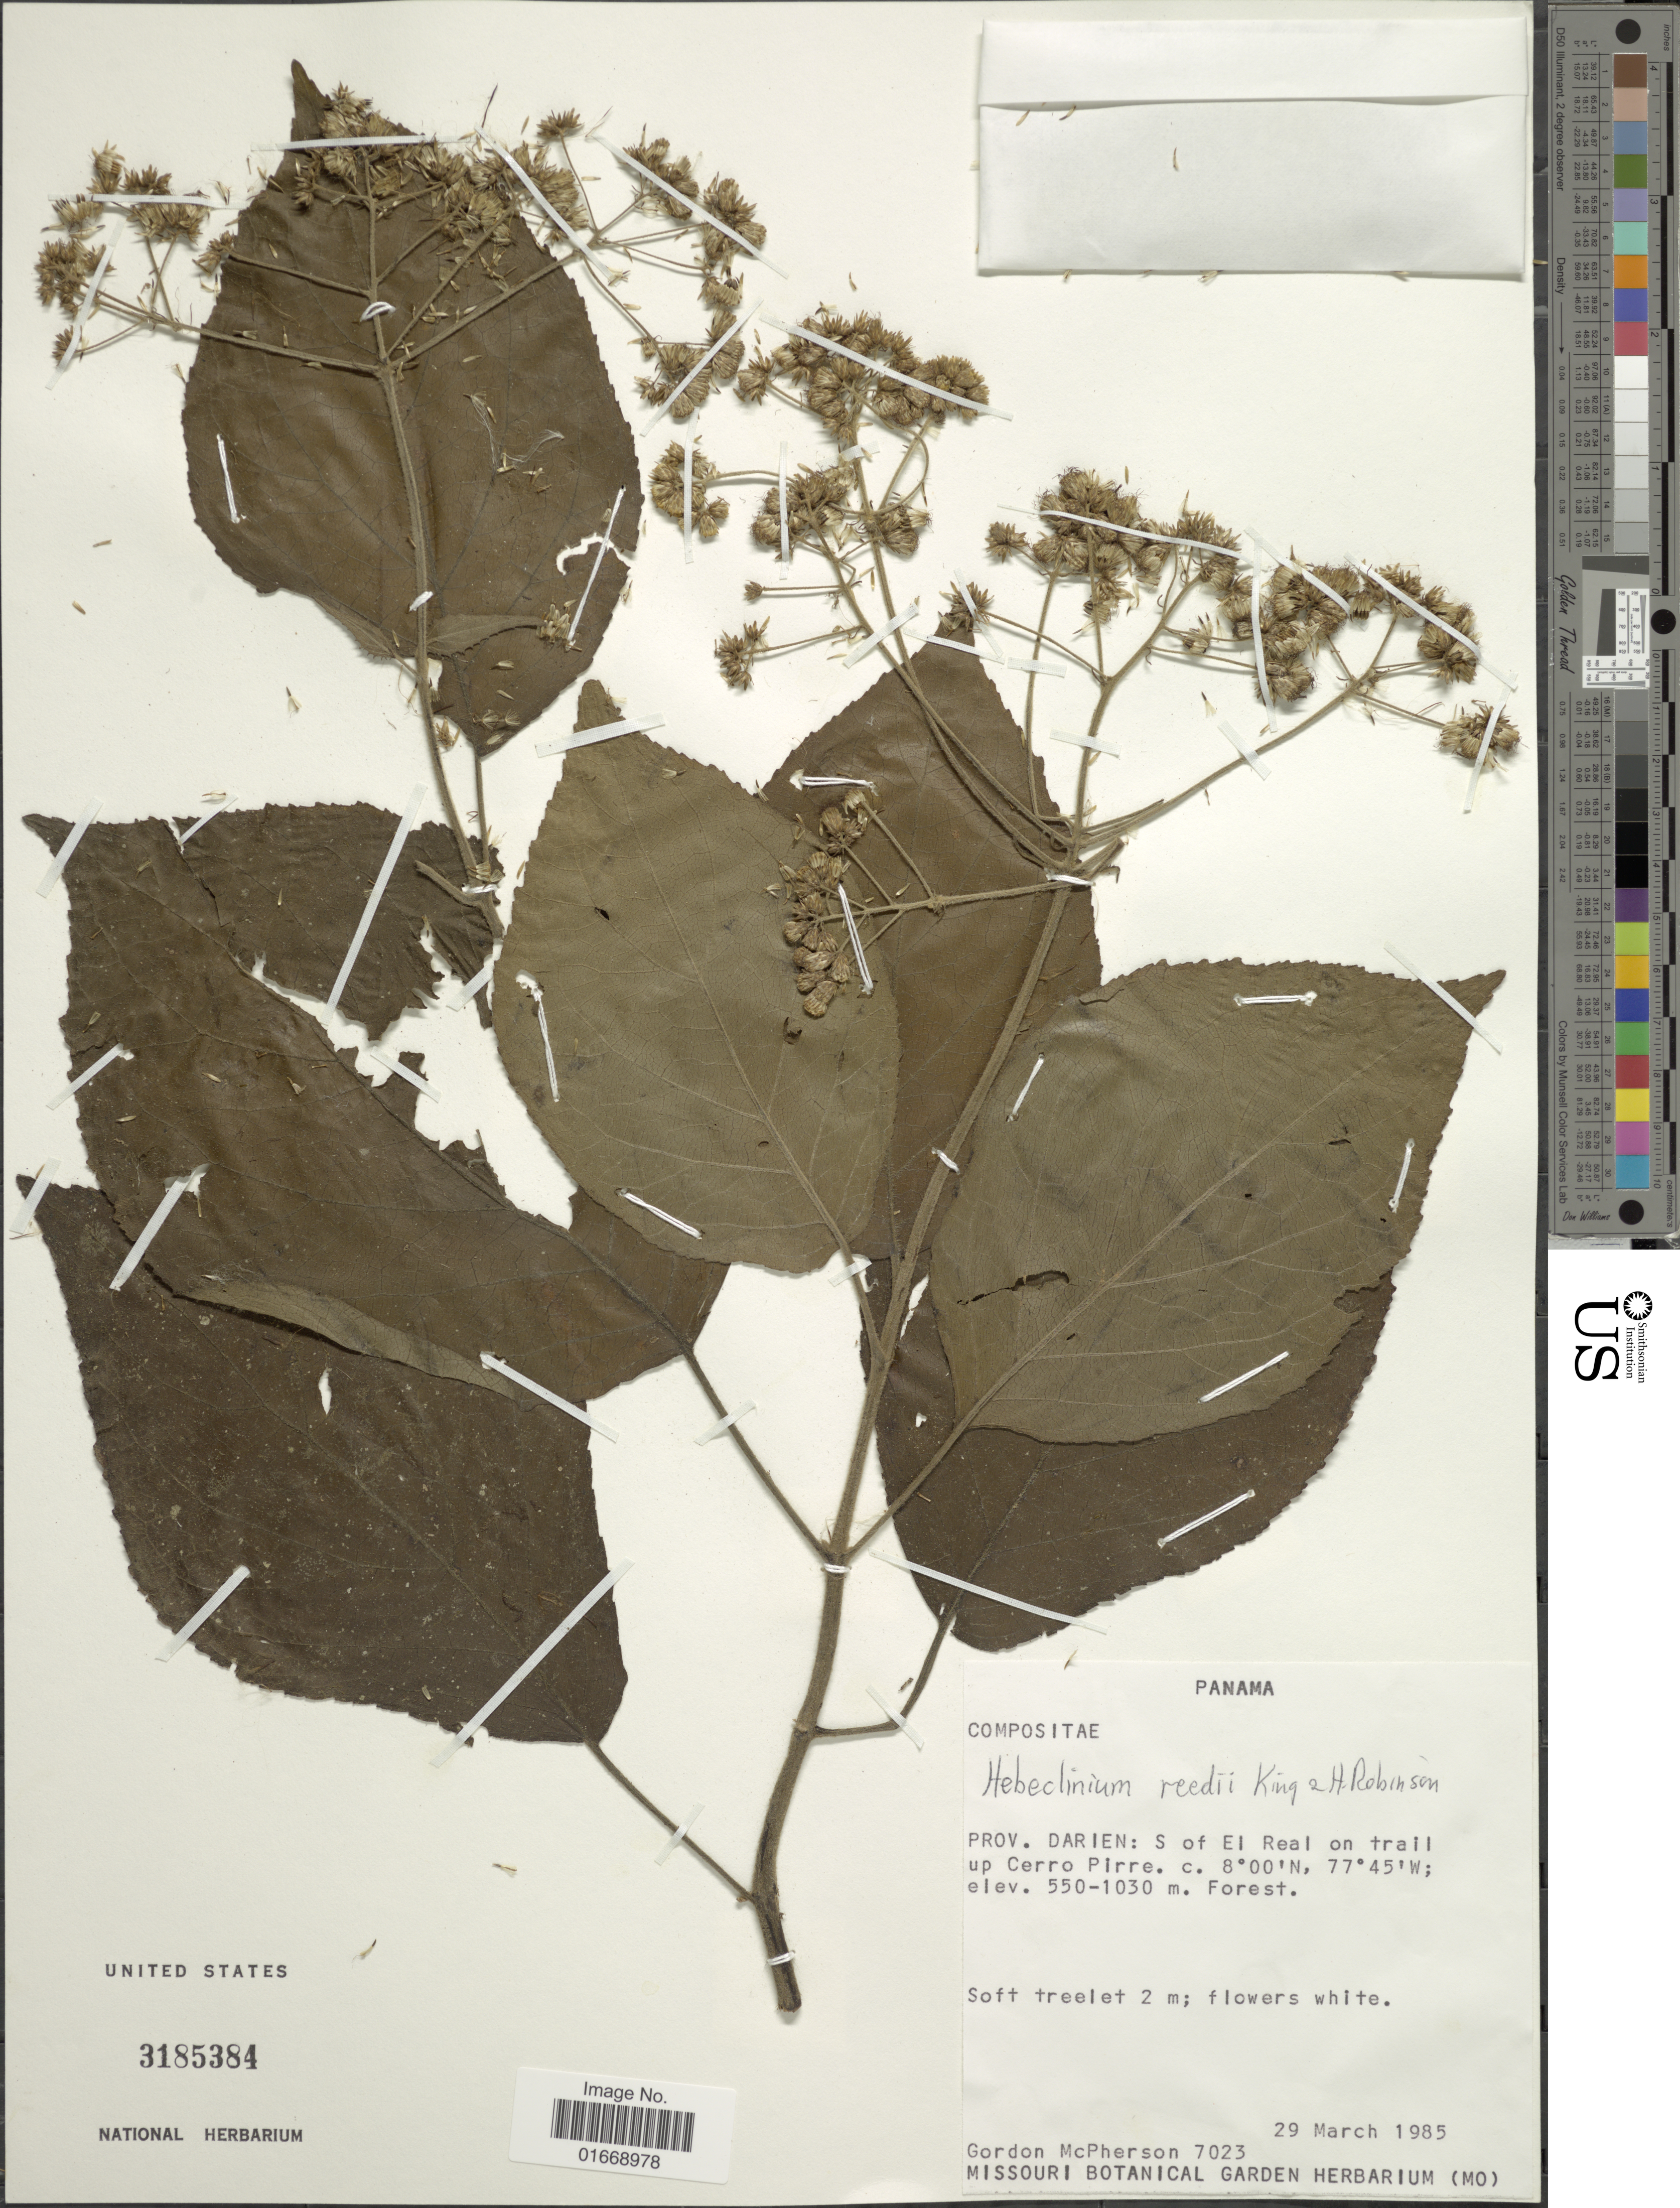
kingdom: Plantae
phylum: Tracheophyta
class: Magnoliopsida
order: Asterales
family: Asteraceae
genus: Hebeclinium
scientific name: Hebeclinium reedii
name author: R.M. King & H. Rob.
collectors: G. D. McPherson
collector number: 7023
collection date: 1985-03-29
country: Panama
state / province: Darién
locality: S of El Real on trail up Cerro Pirre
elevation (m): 550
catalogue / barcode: US 3185384